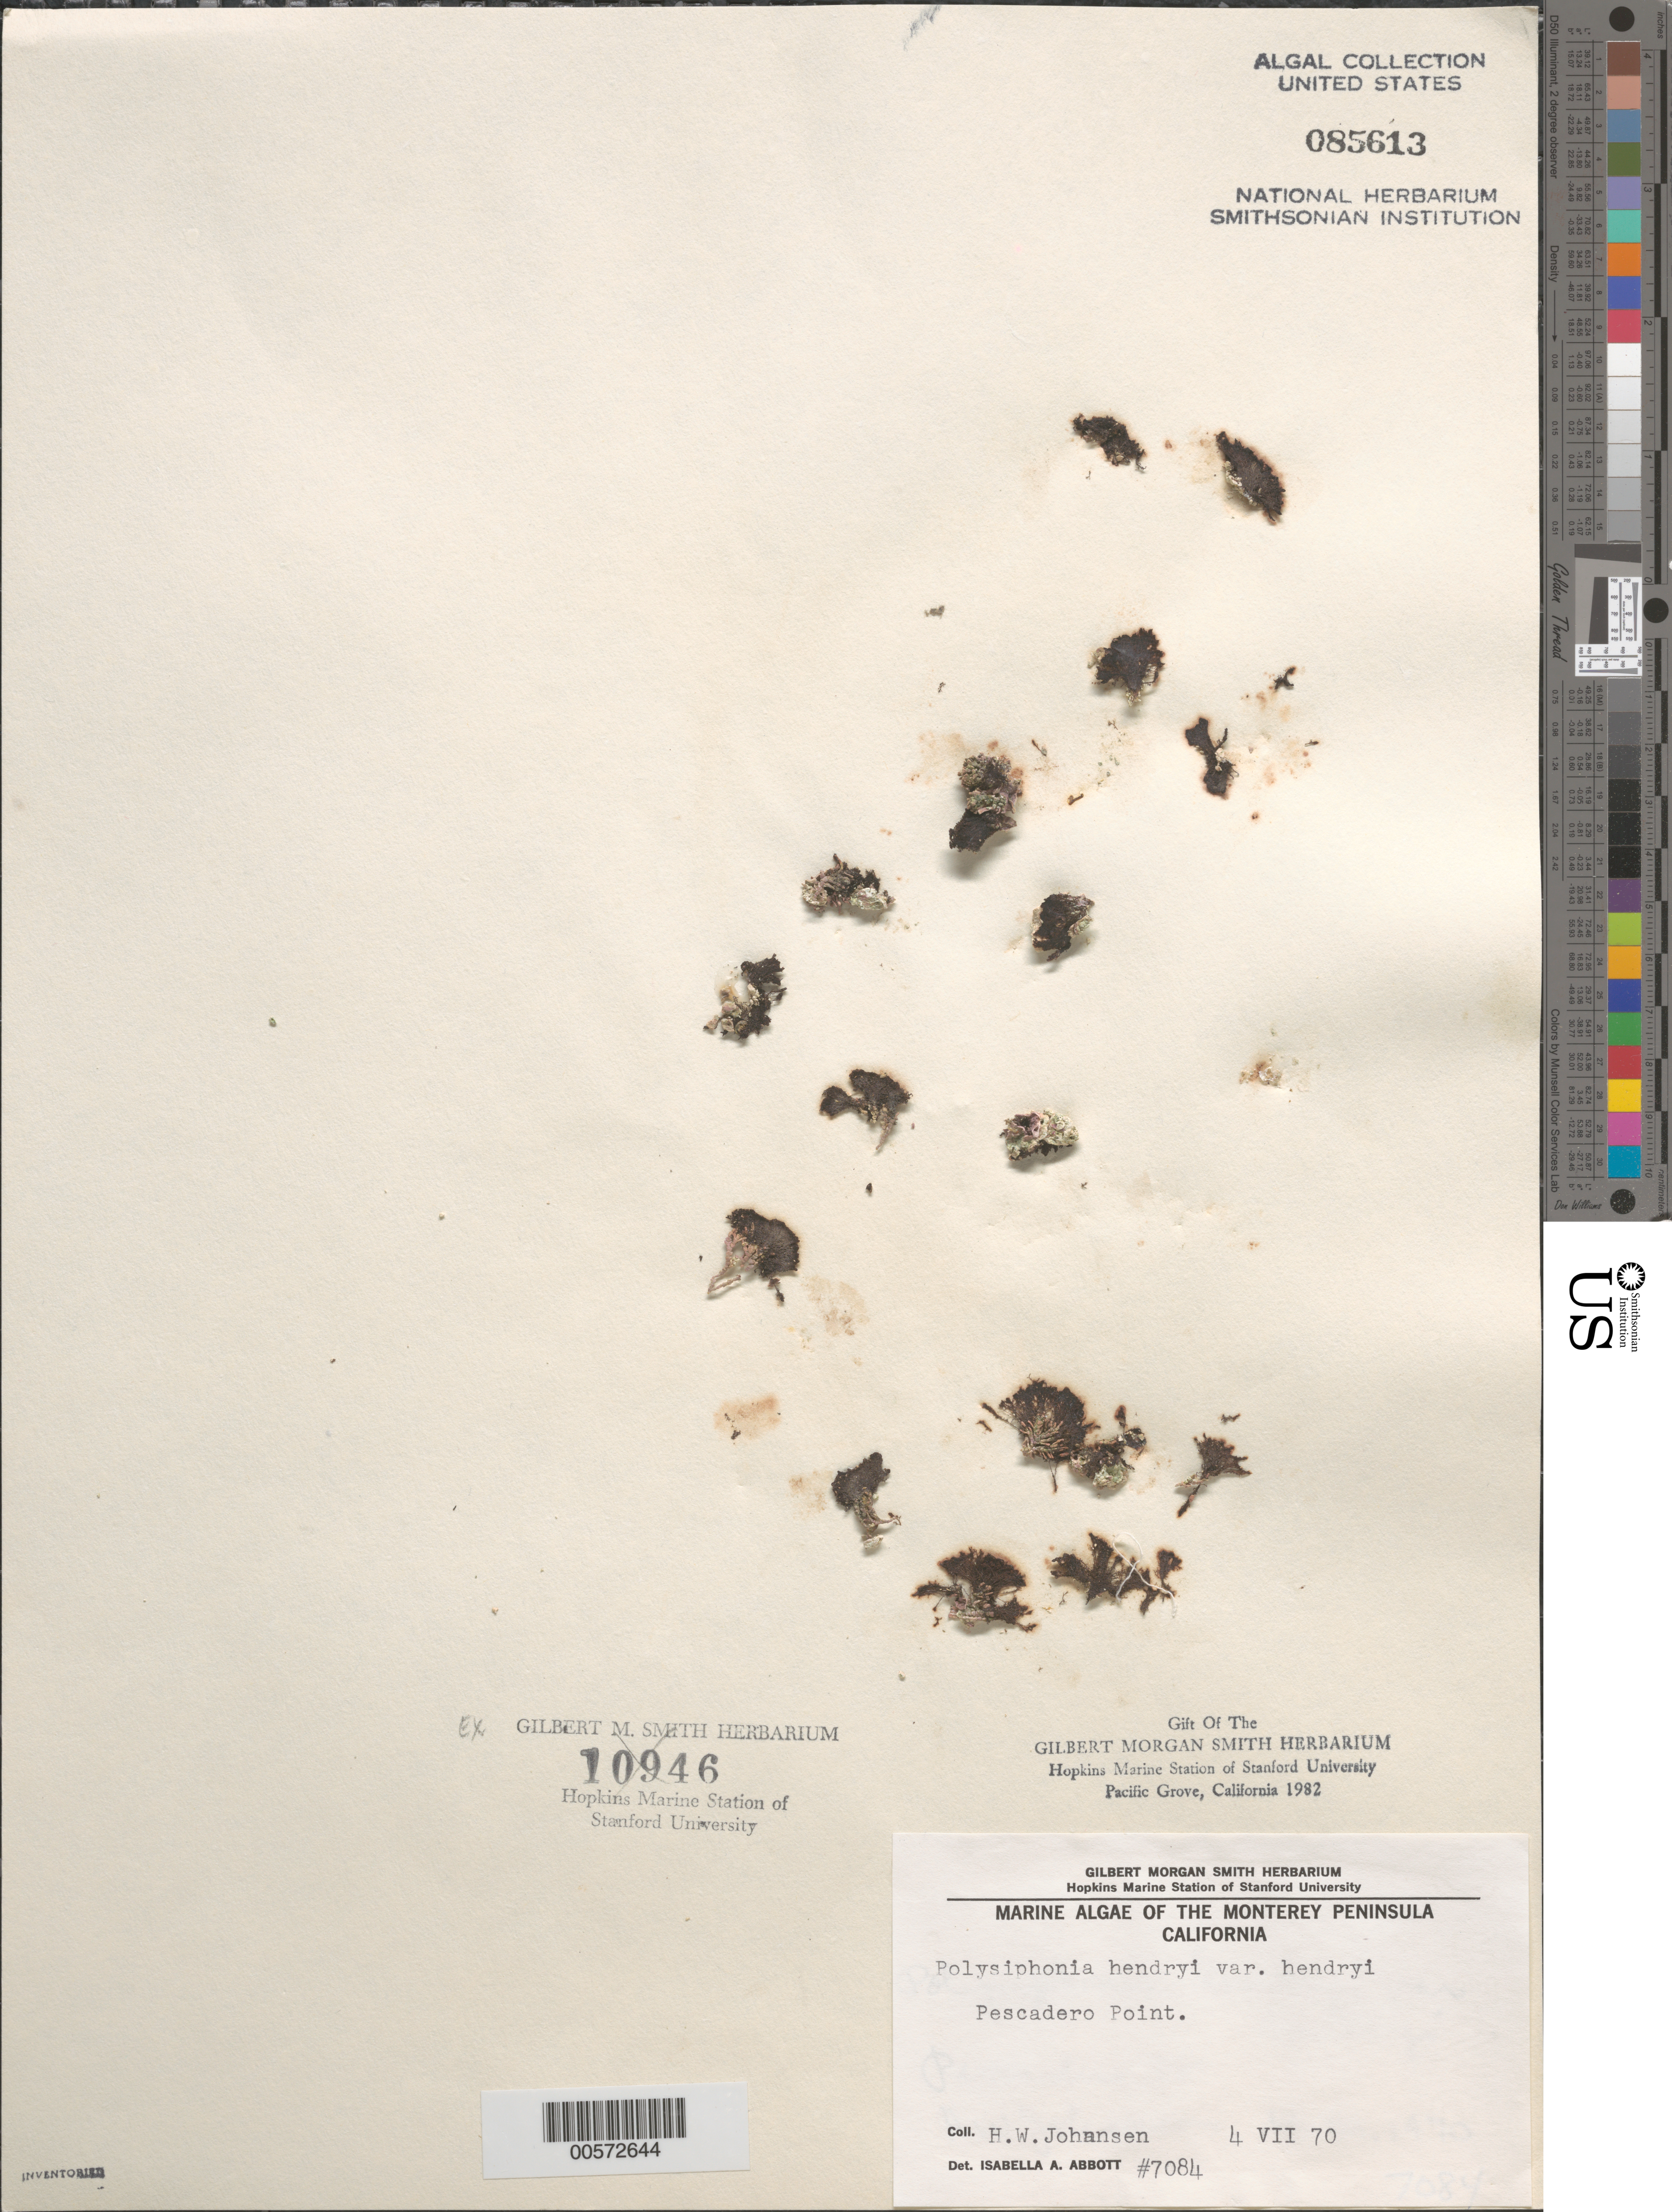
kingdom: Plantae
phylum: Rhodophyta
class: Florideophyceae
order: Ceramiales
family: Rhodomelaceae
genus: Vertebrata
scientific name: Vertebrata hendryi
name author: (N.L. Gardner) Savoie & G.W. Saunders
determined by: Algae name updating Project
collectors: H. Johansen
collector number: IAA 7084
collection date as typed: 04 Jul 1970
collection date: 1970-07-04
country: United States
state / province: California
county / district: Monterey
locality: Pescadero Point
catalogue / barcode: US 85613